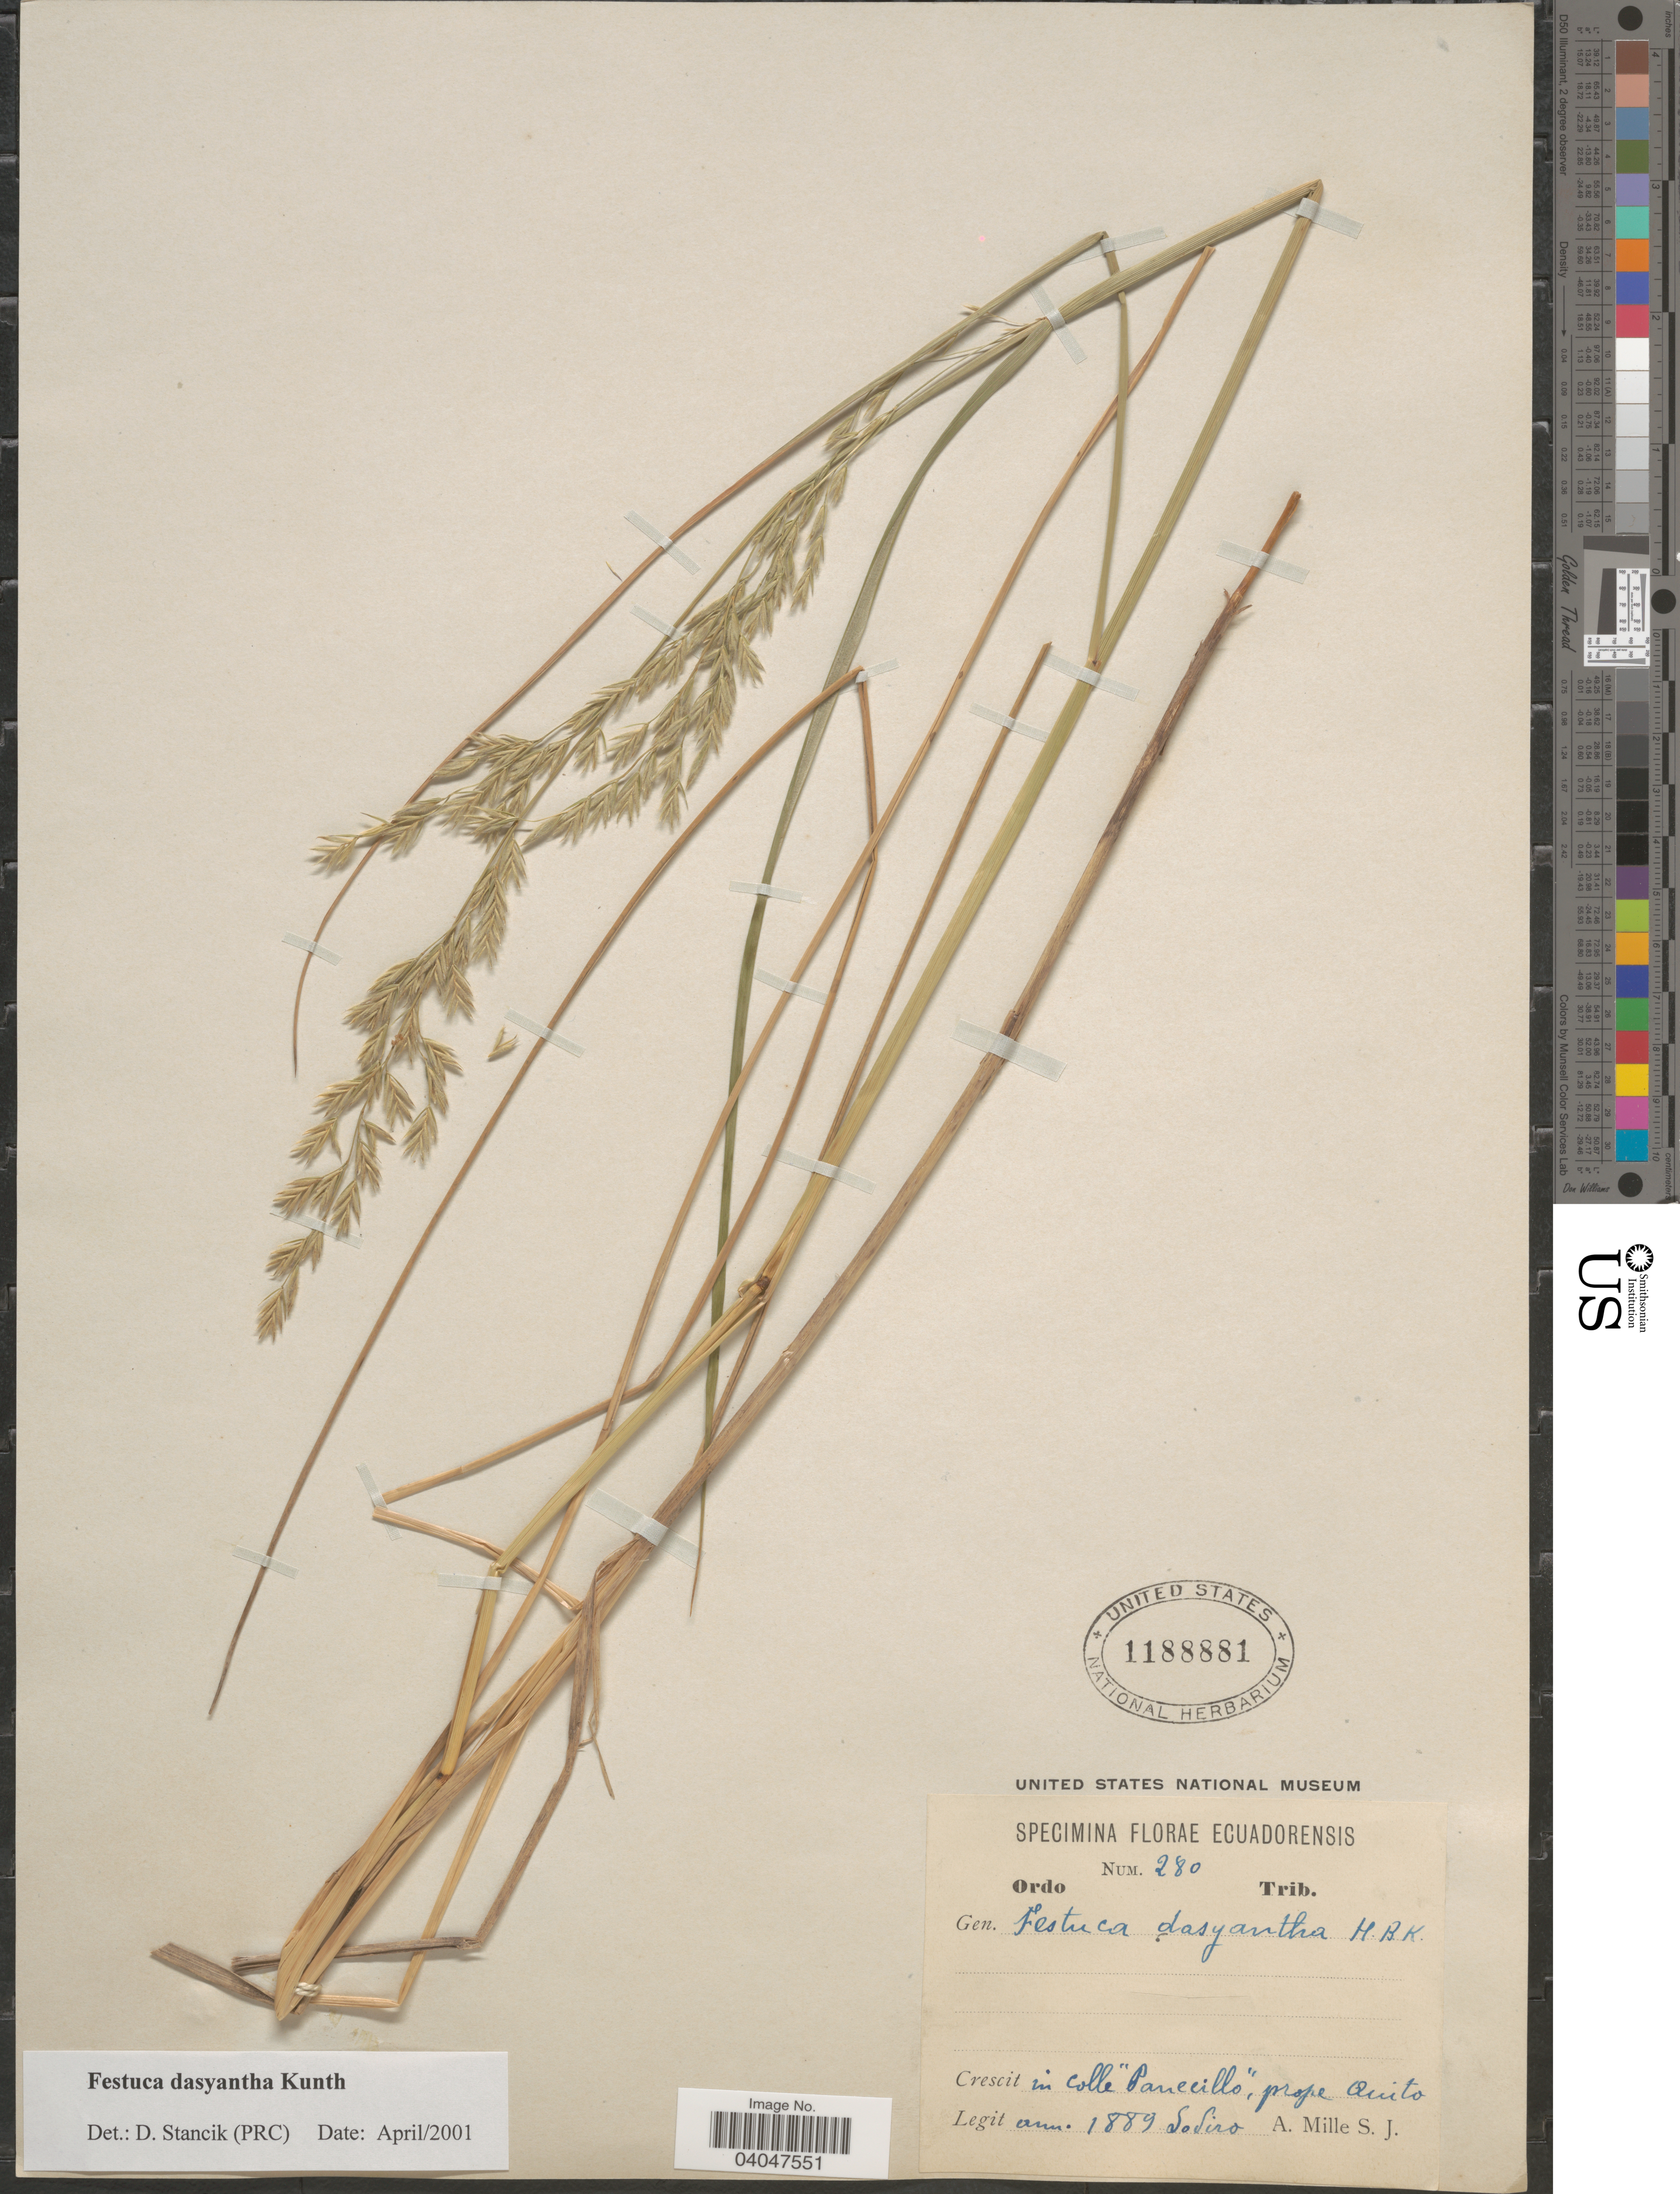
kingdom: Plantae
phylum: Tracheophyta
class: Liliopsida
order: Poales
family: Poaceae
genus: Festuca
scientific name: Festuca dasyantha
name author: Kunth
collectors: Sodiro, --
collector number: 280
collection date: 1889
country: Ecuador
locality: In colle "Panecillo", prope Quito.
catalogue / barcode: US 1188881